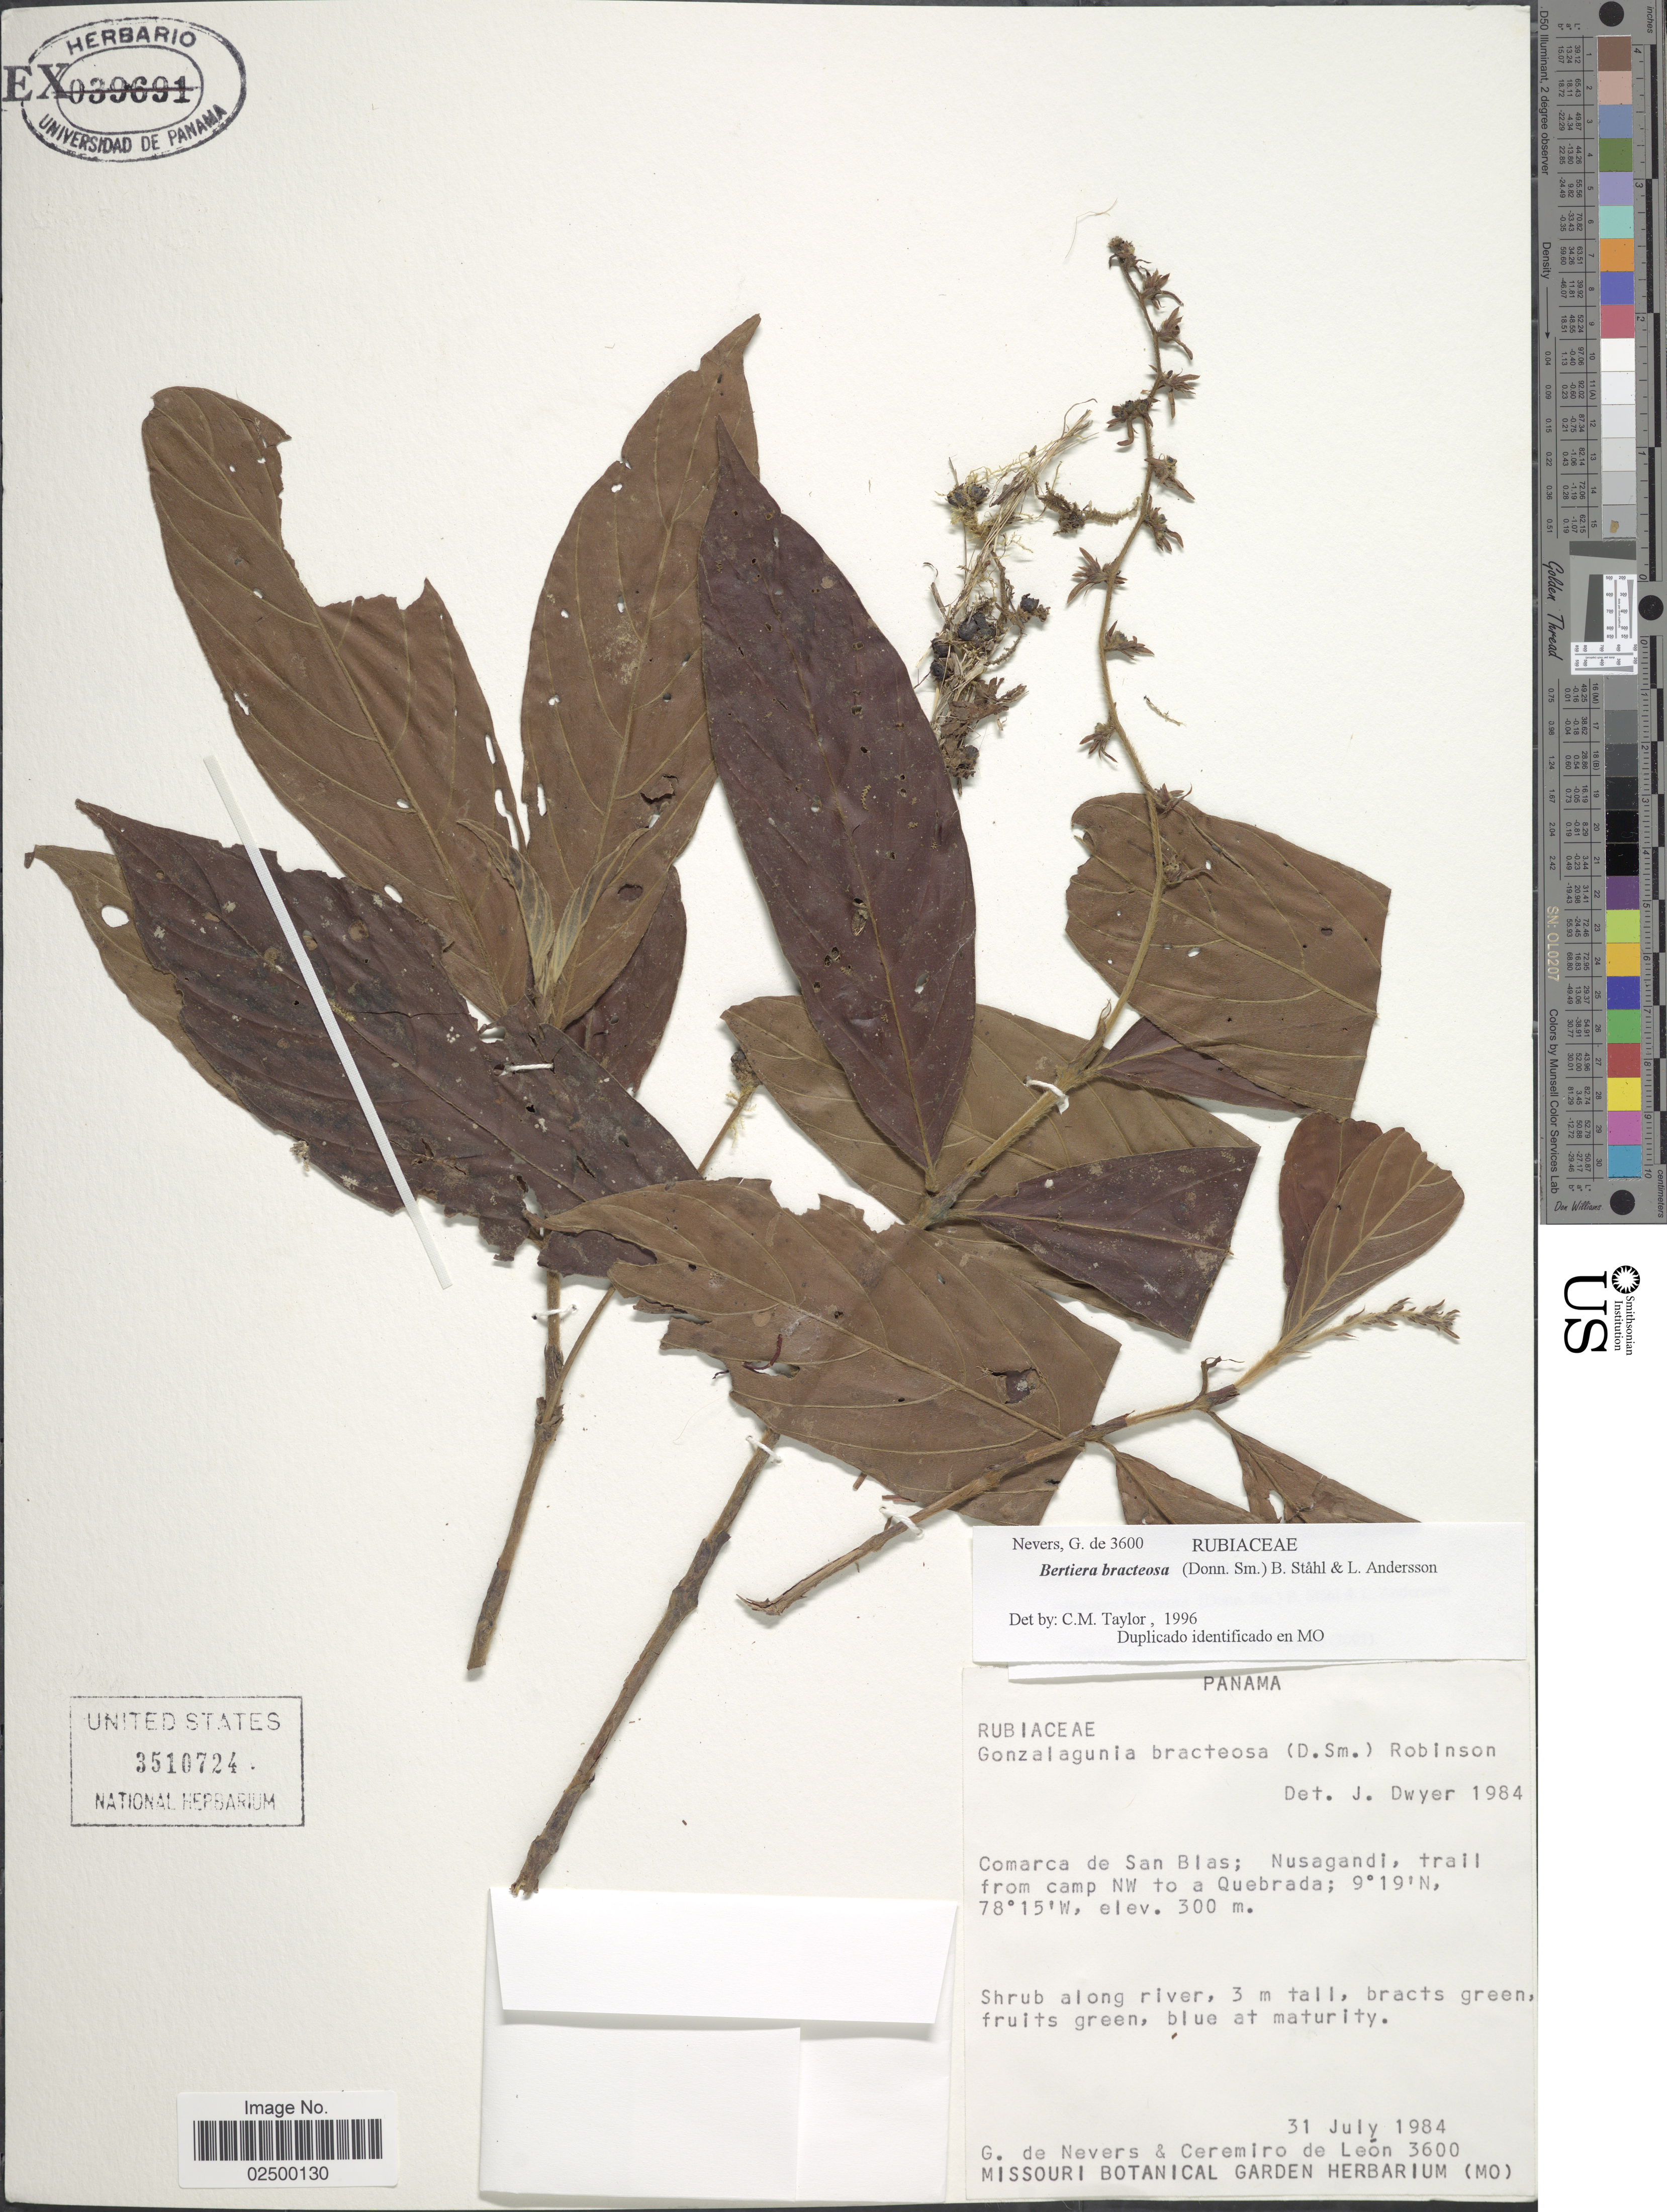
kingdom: Plantae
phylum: Tracheophyta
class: Magnoliopsida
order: Gentianales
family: Rubiaceae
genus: Bertiera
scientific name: Bertiera bracteosa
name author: (Donn. Sm.) B. Ståhl & L. Andersson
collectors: G. C. de Nevers & C. de León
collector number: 3600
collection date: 1984-07-31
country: Panama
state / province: Kuna Yala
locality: Comarca de San Blas; Nusugandi, trail from camp NW to a Quebrada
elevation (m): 300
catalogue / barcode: US 3510724